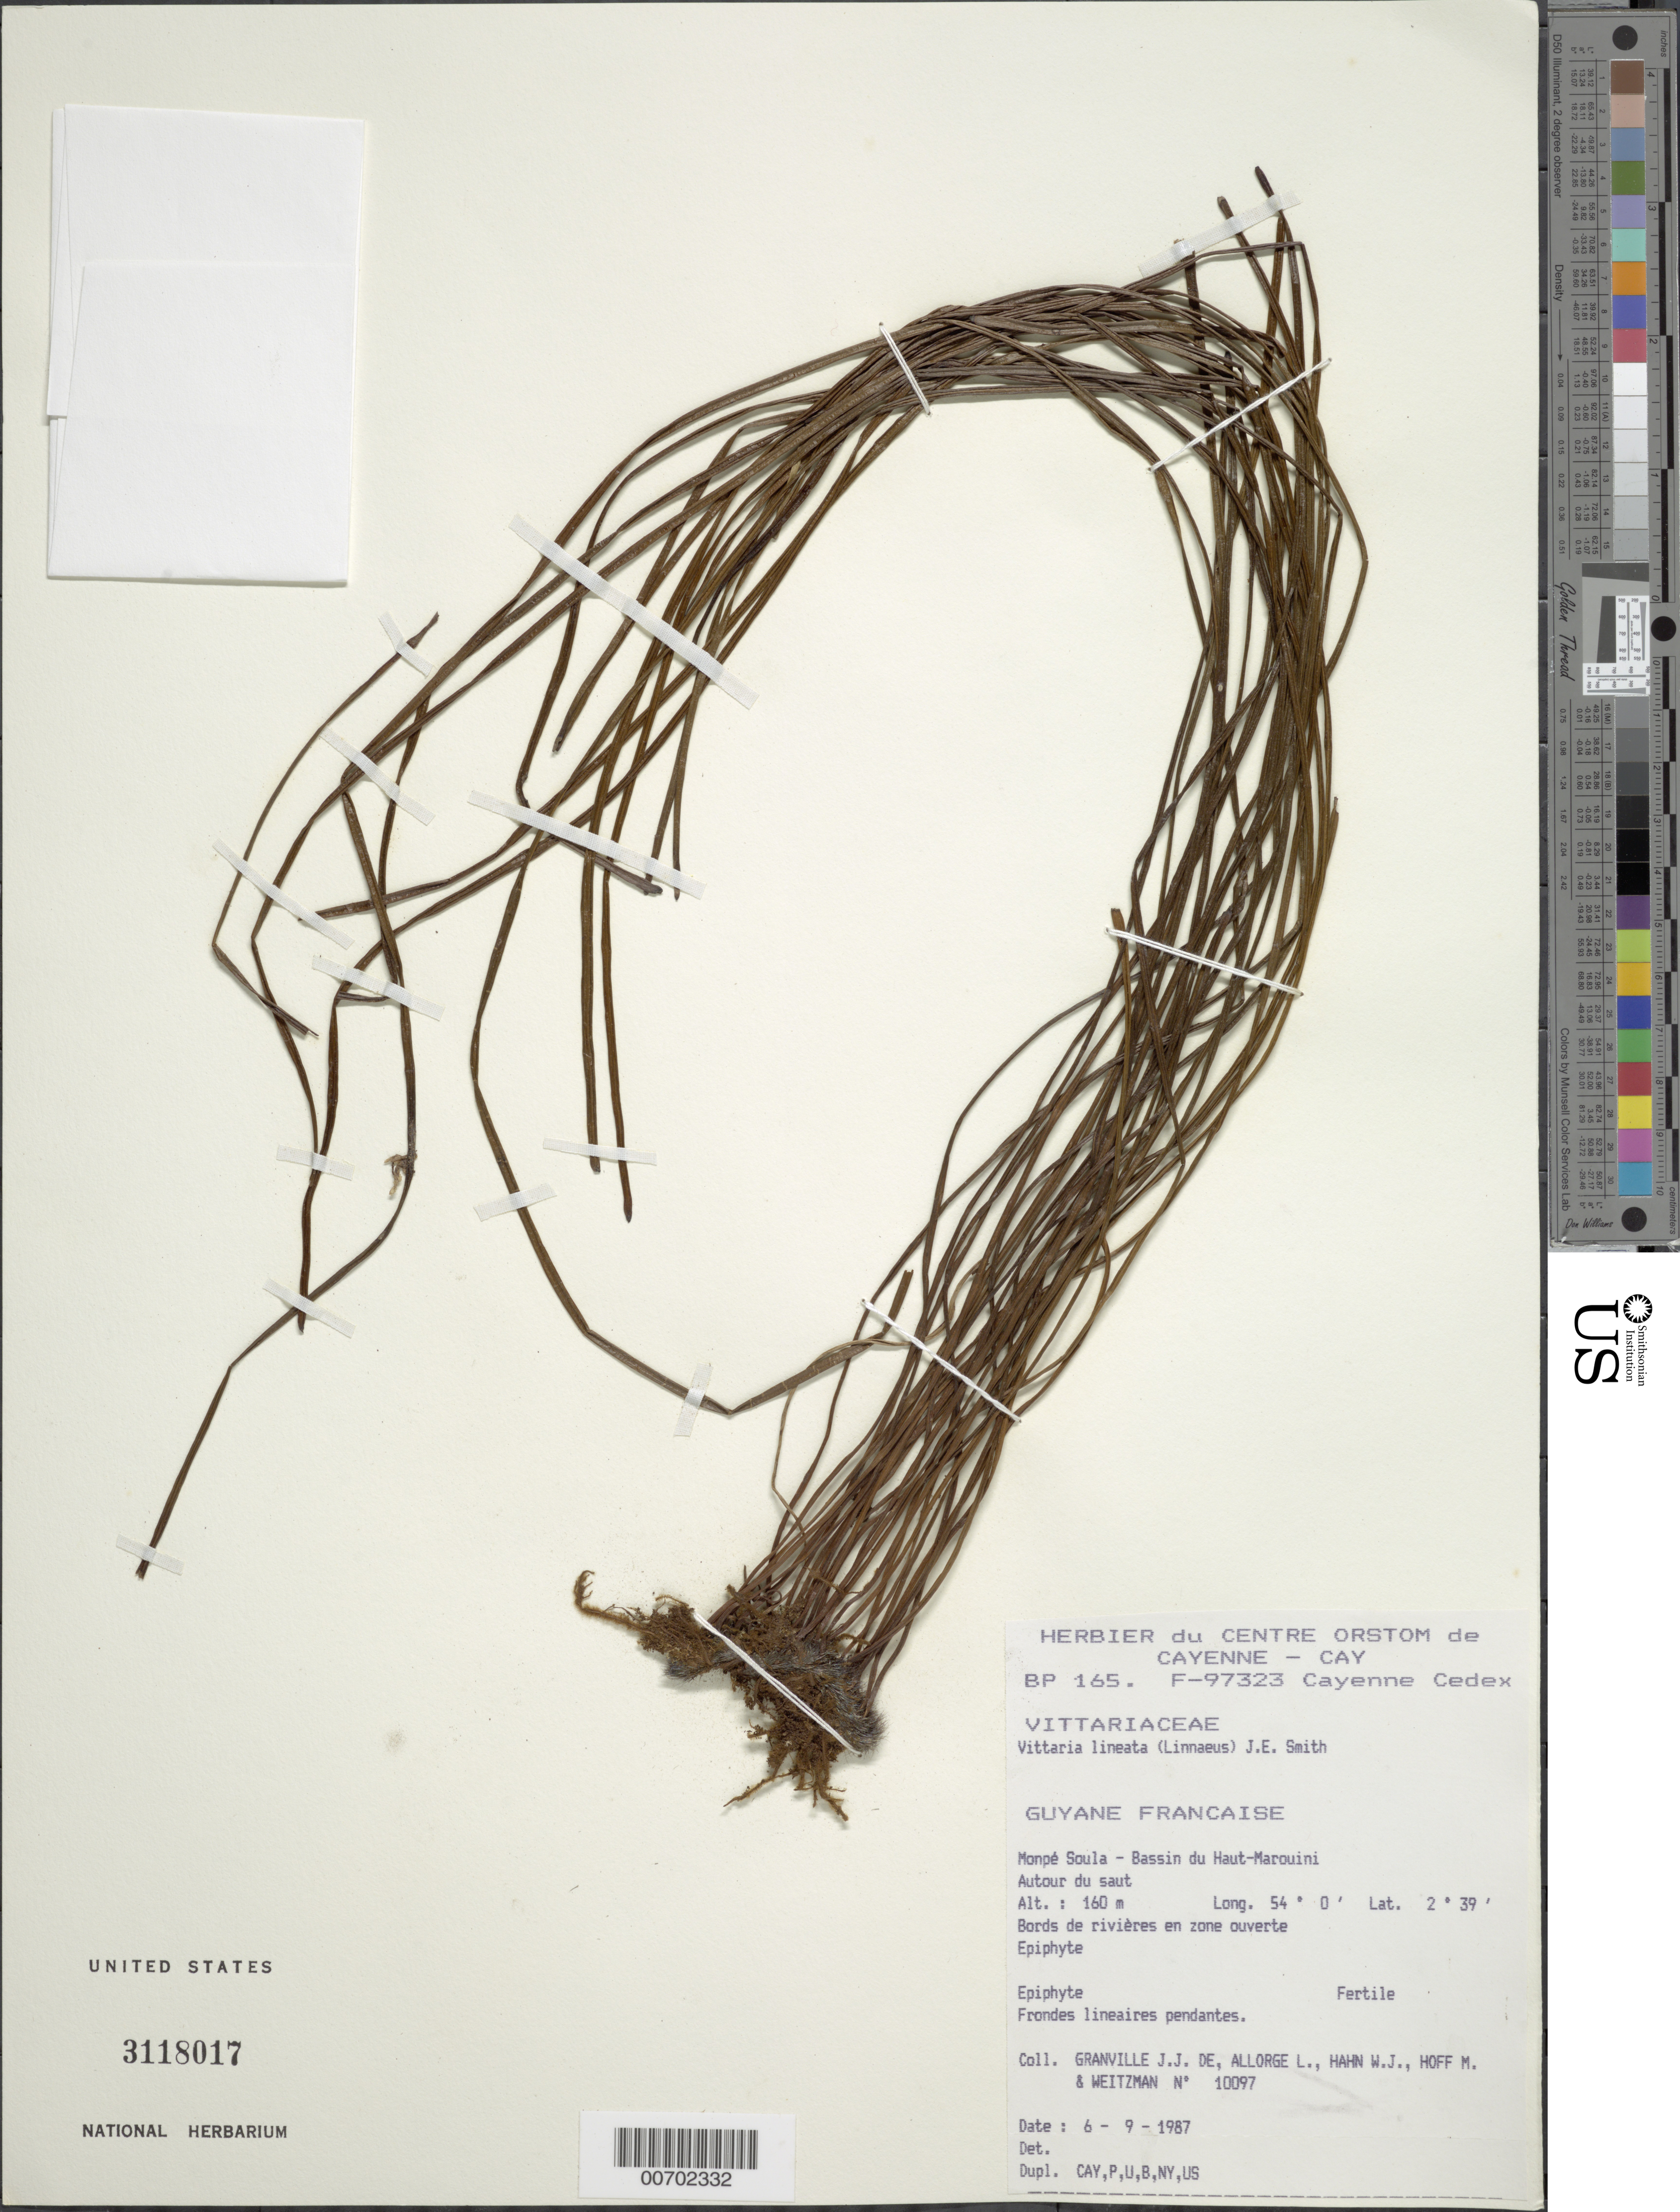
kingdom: Plantae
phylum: Tracheophyta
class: Polypodiopsida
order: Polypodiales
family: Pteridaceae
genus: Vittaria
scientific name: Vittaria lineata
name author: (L.) Sm.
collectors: J.-J. de Granville, L. Allorge, W. J. Hahn, M. Hoff & A. L. Weitzman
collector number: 10097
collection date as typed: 6-Sep-87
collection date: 1987-09-06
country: French Guiana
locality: Monpé Soula, Bassin du Haut-Marouini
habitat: Border of river, open area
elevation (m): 160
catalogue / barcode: US 3118017